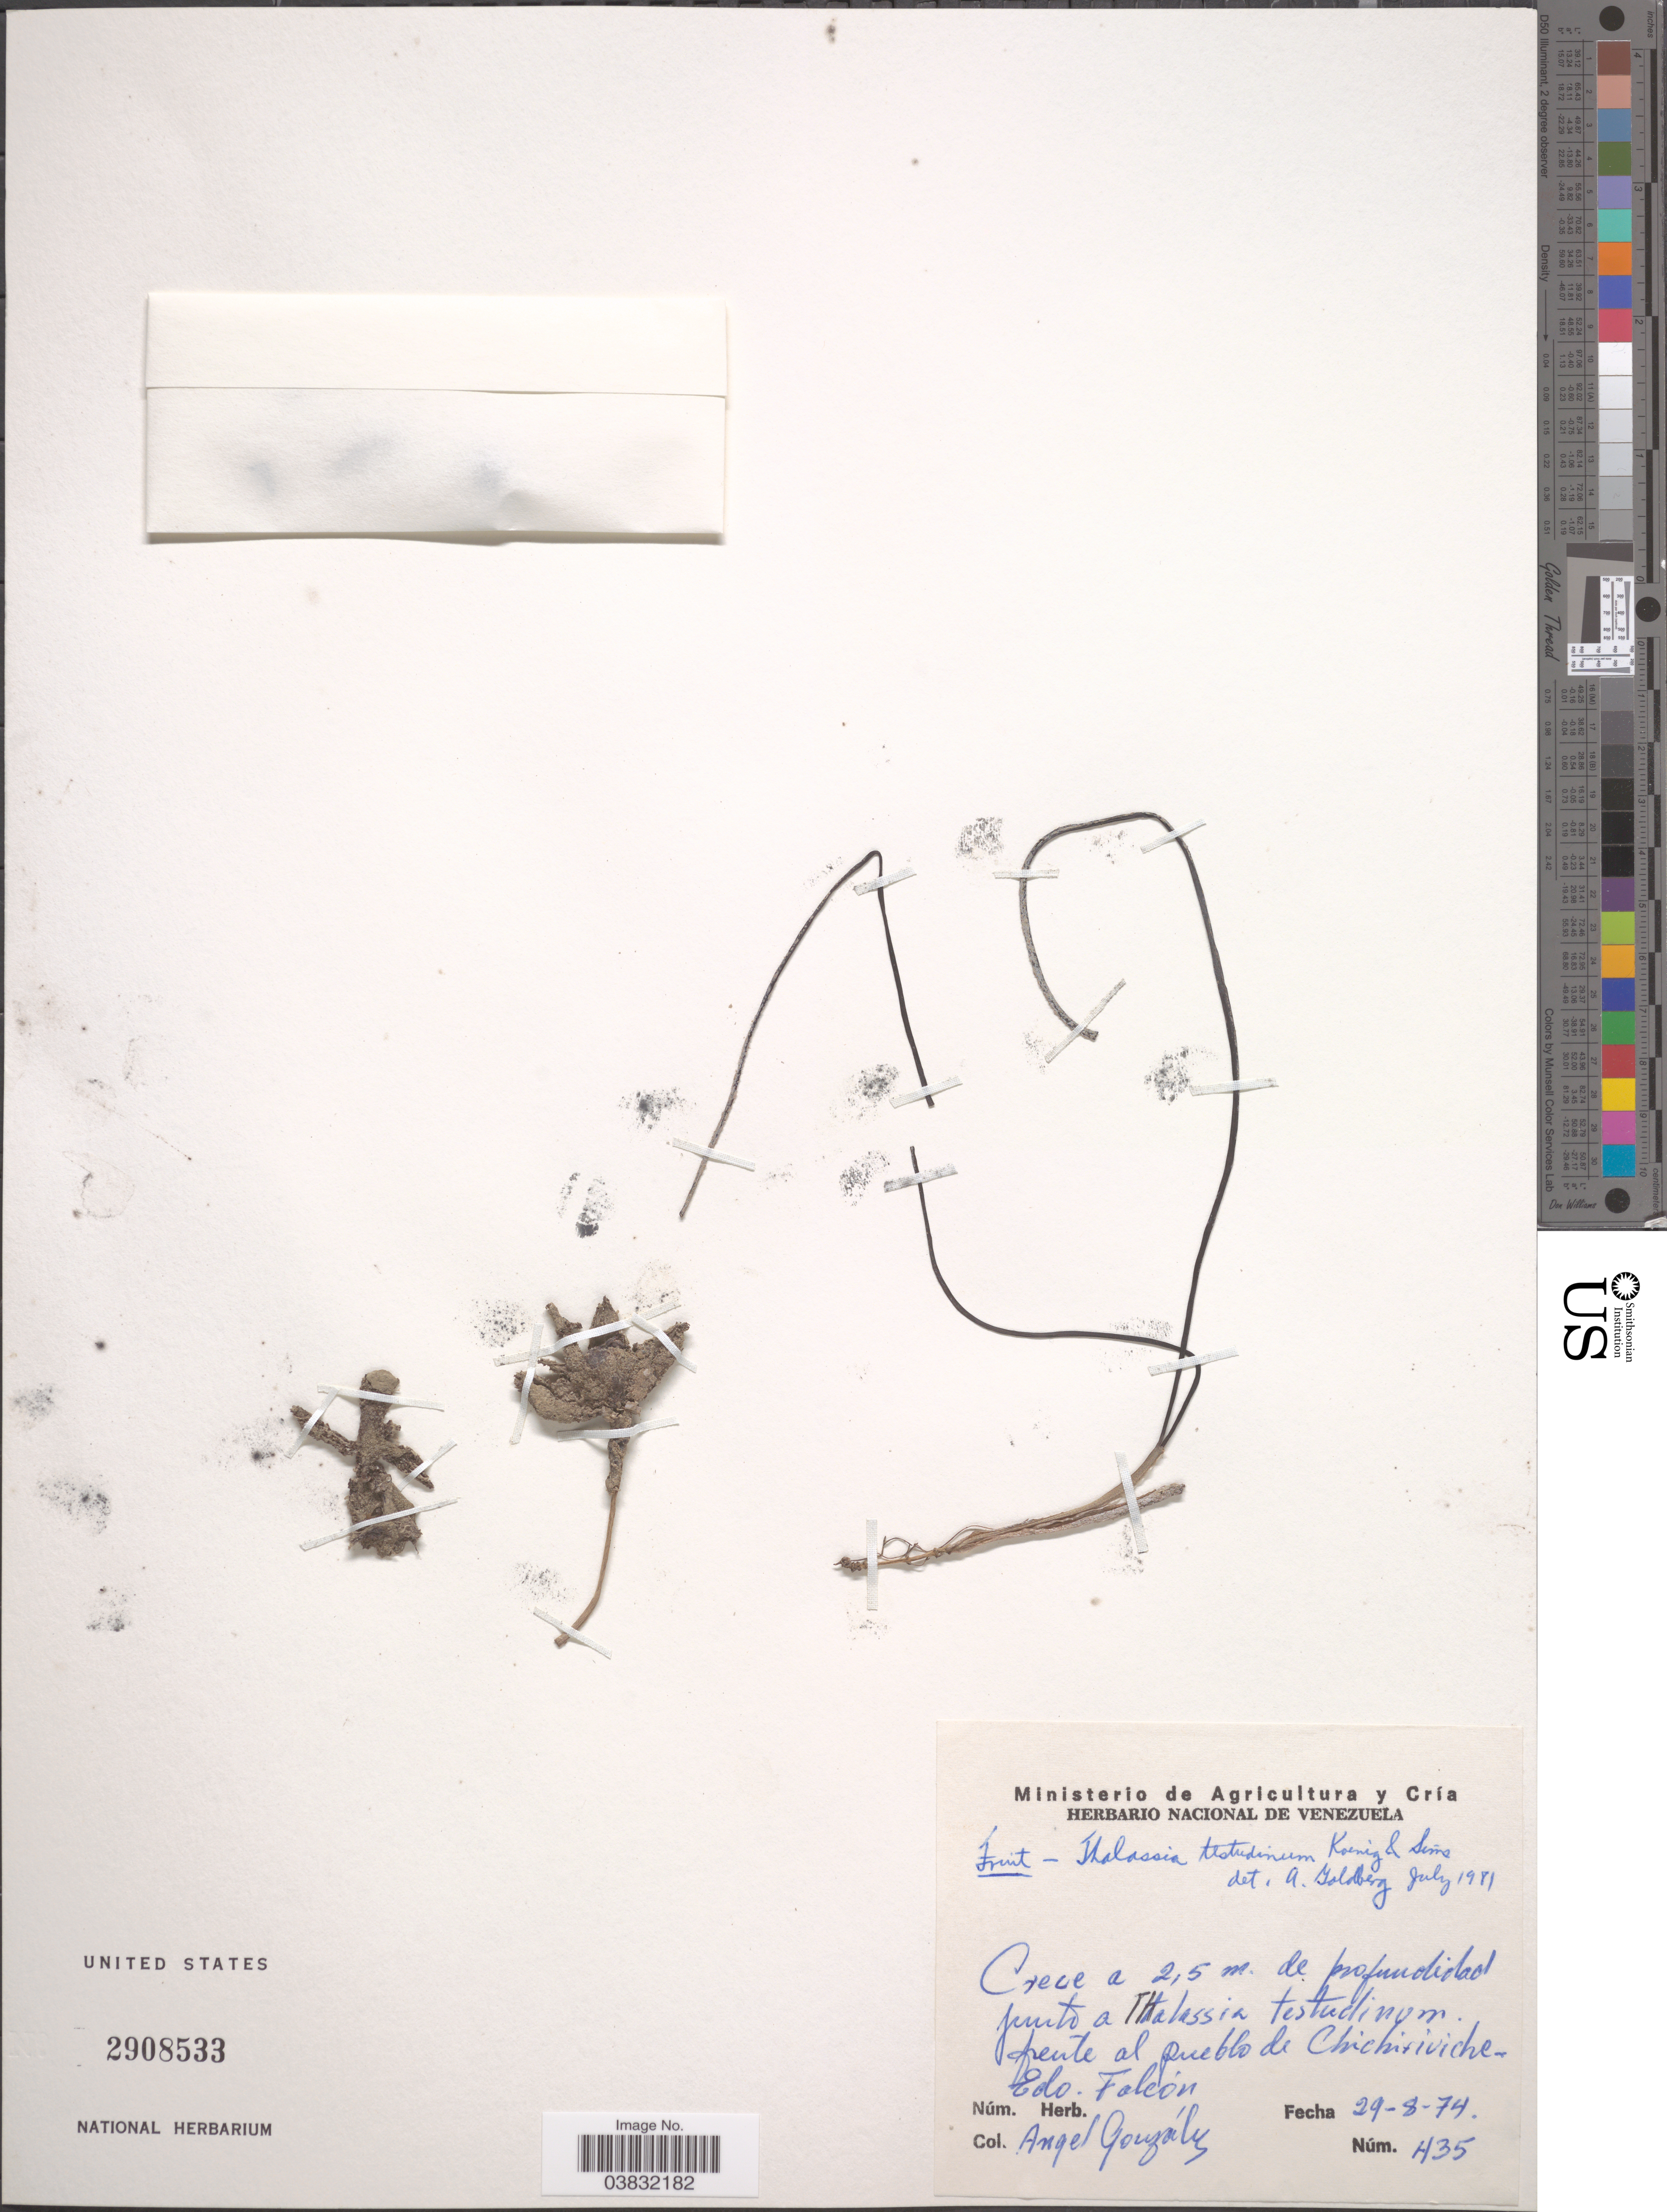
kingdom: Plantae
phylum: Tracheophyta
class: Liliopsida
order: Alismatales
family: Hydrocharitaceae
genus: Thalassia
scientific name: Thalassia testudinum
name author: Banks & Sol. ex K.D. Koenig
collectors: A. C. González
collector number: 435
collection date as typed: Transcribed d/m/y: 29/8/74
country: Venezuela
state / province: Falcon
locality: Frente al pueblo de Chichiriviche.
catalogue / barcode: US 2908533